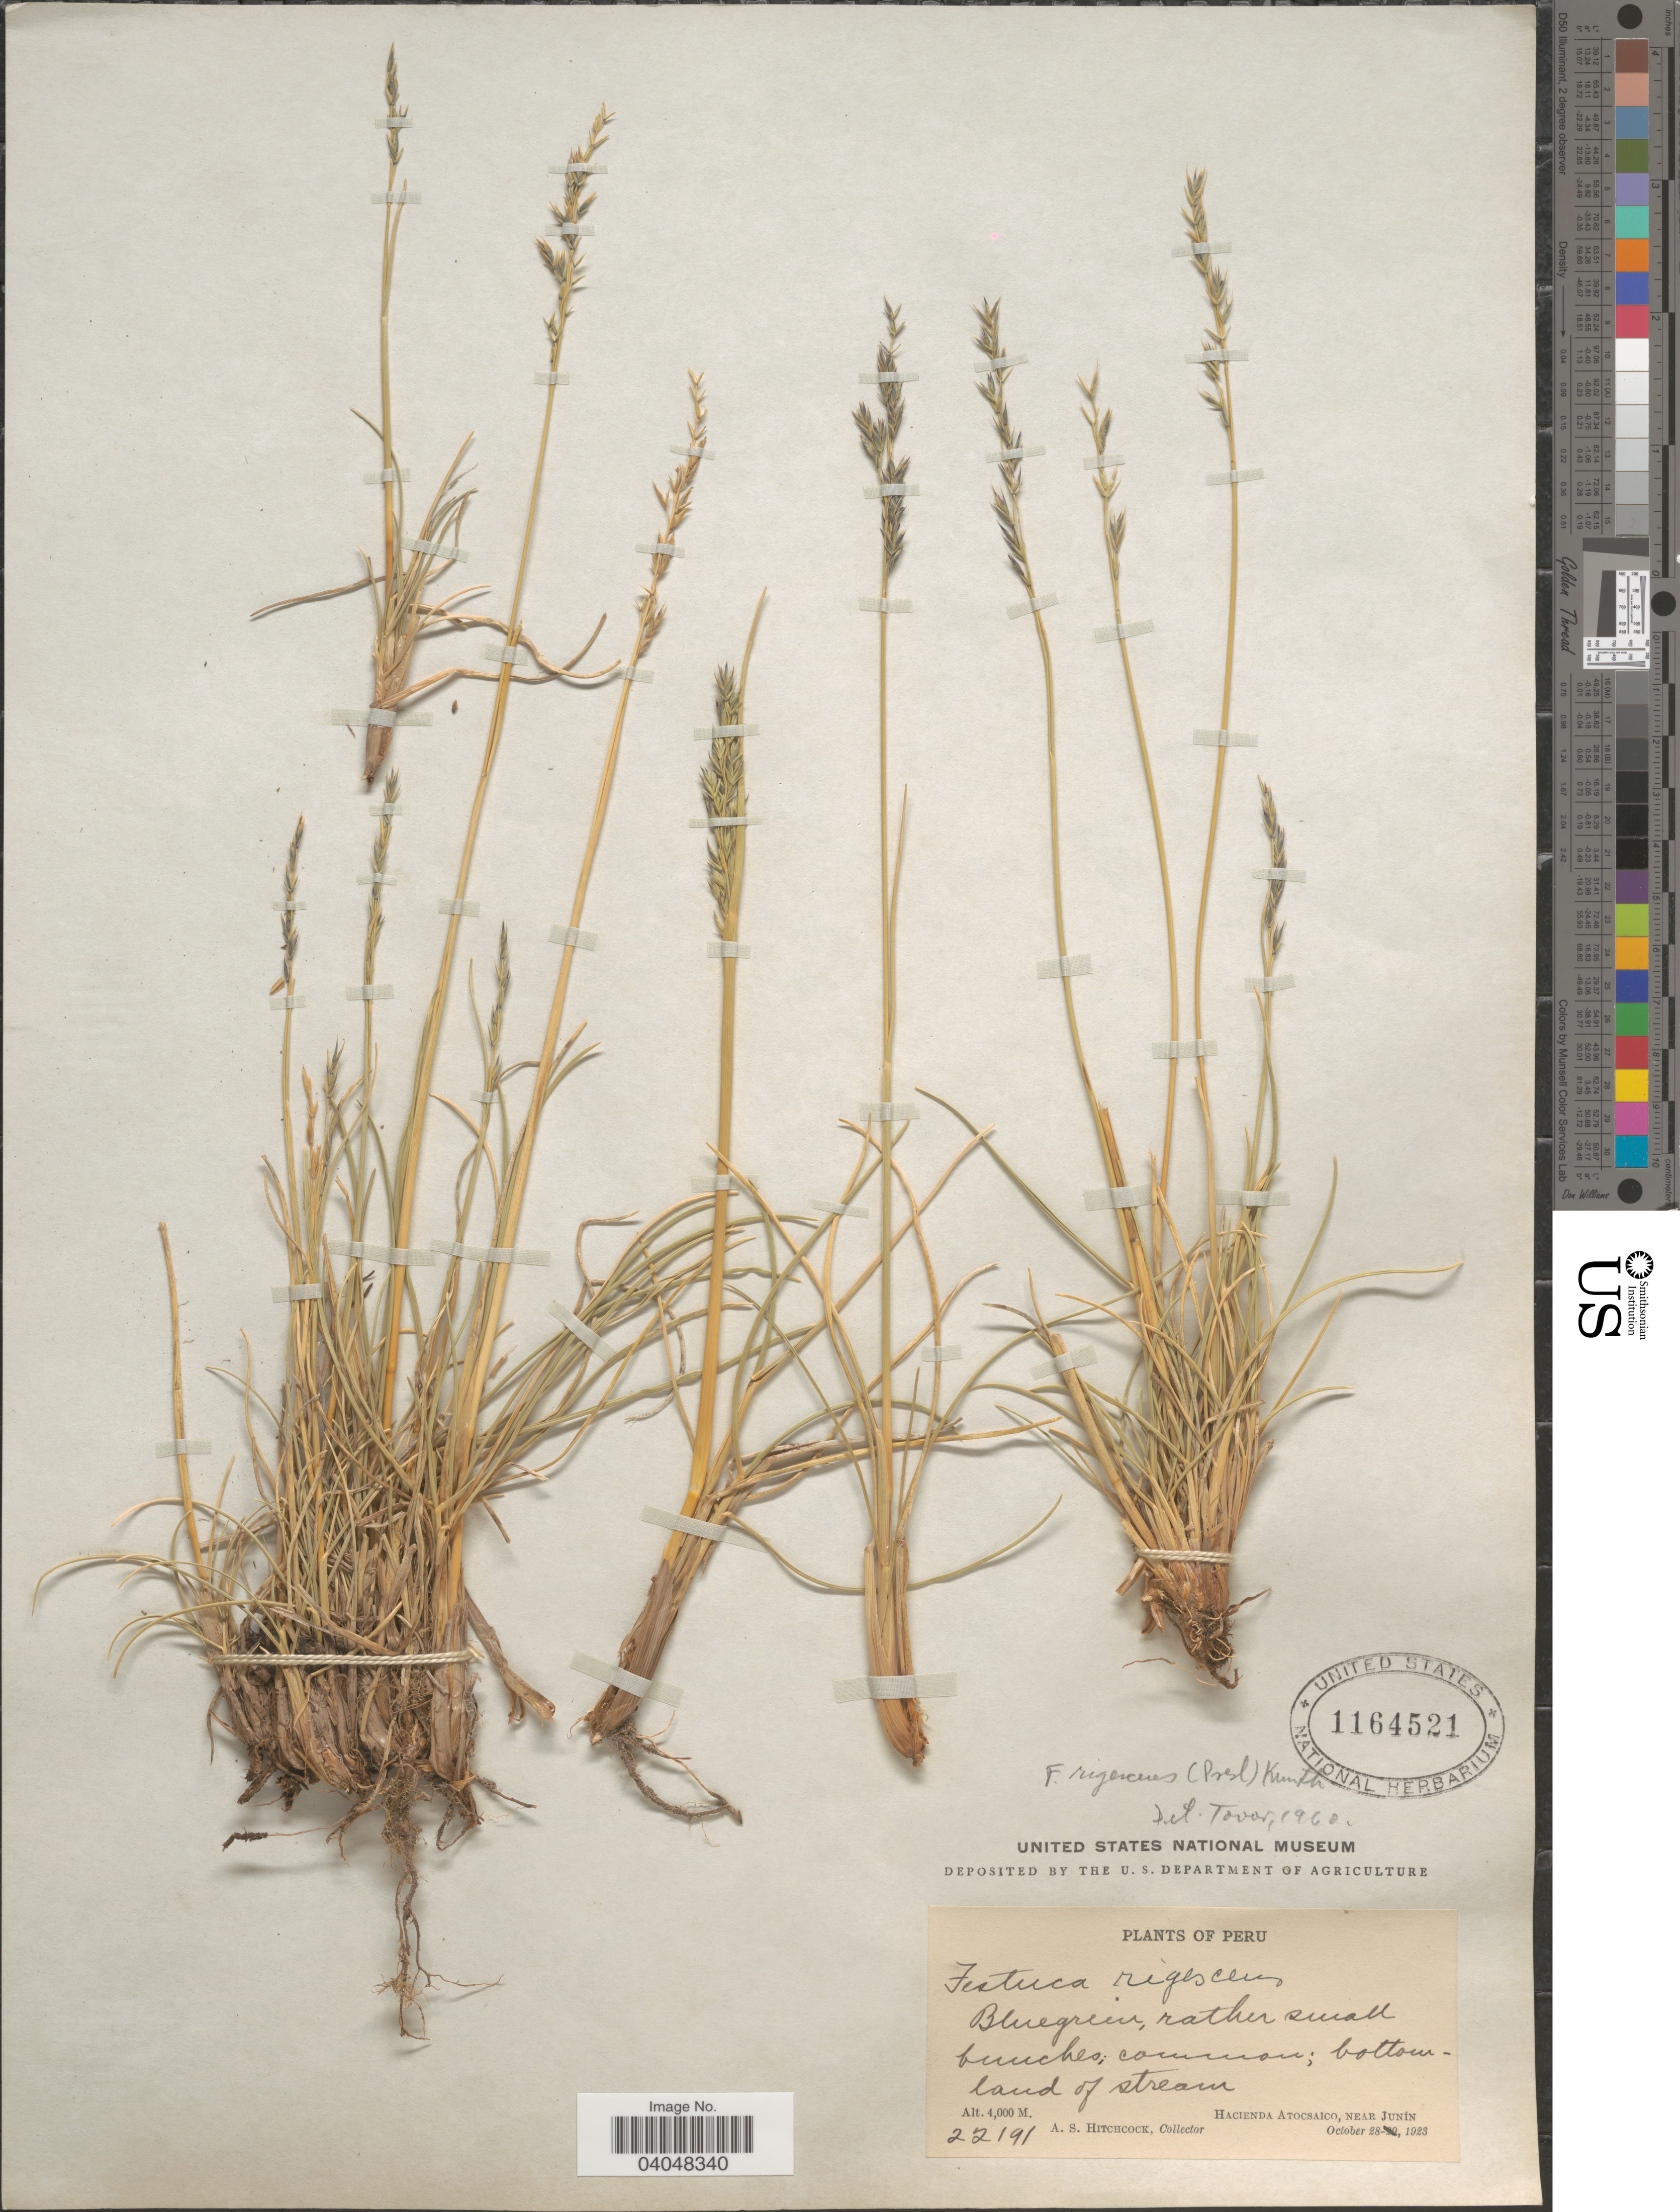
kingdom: Plantae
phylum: Tracheophyta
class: Liliopsida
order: Poales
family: Poaceae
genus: Festuca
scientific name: Festuca rigescens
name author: (J. Presl) Kunth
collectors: A. S. Hitchcock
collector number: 22191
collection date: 1923-10-28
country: Peru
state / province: Junín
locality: Common; bottomland of stream. Hacienda Atocsaico, near Junín.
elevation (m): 4000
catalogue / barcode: US 1164521